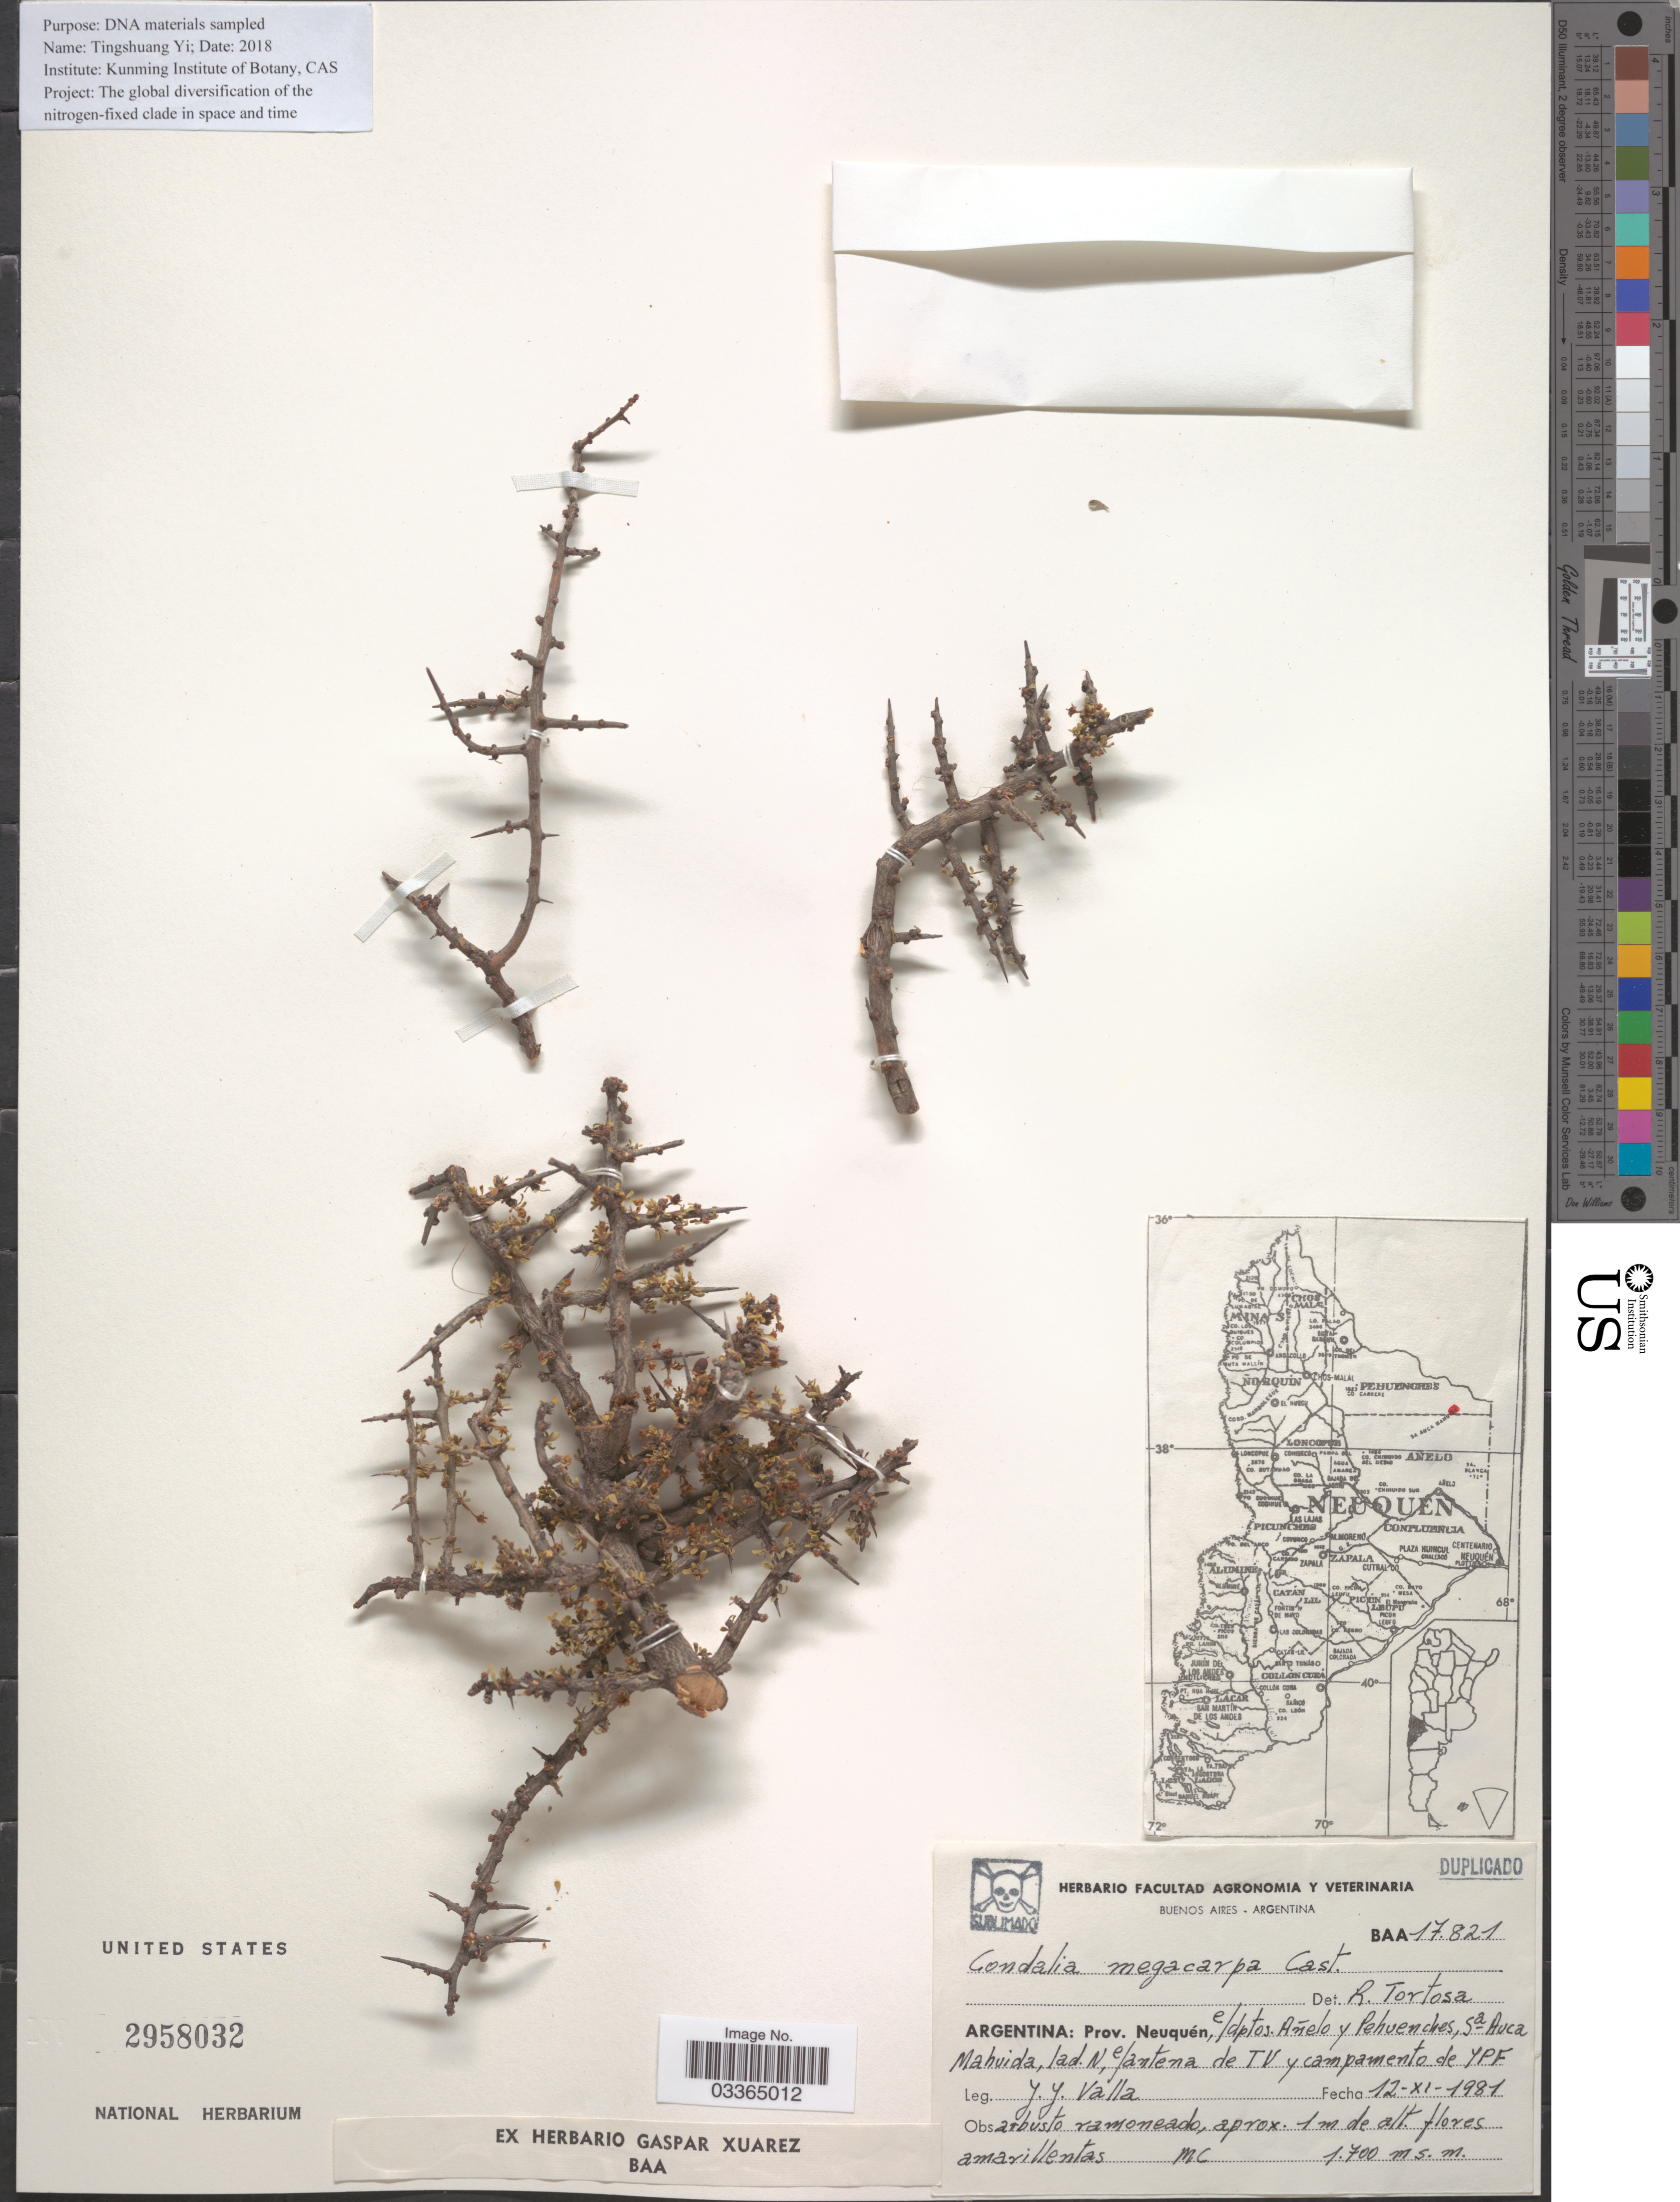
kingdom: Plantae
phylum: Tracheophyta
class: Magnoliopsida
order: Rosales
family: Rhamnaceae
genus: Condalia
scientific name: Condalia megacarpa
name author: A. Cast.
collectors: J. Valla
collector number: BAA17821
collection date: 1981-11-12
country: Argentina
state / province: Neuquen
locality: E/dptos. Ańelo y Pehuenches, Sa. Auca Mahuida, lad. N. e/antena de TV y campamento de YPF.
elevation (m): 1700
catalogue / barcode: US 2958032